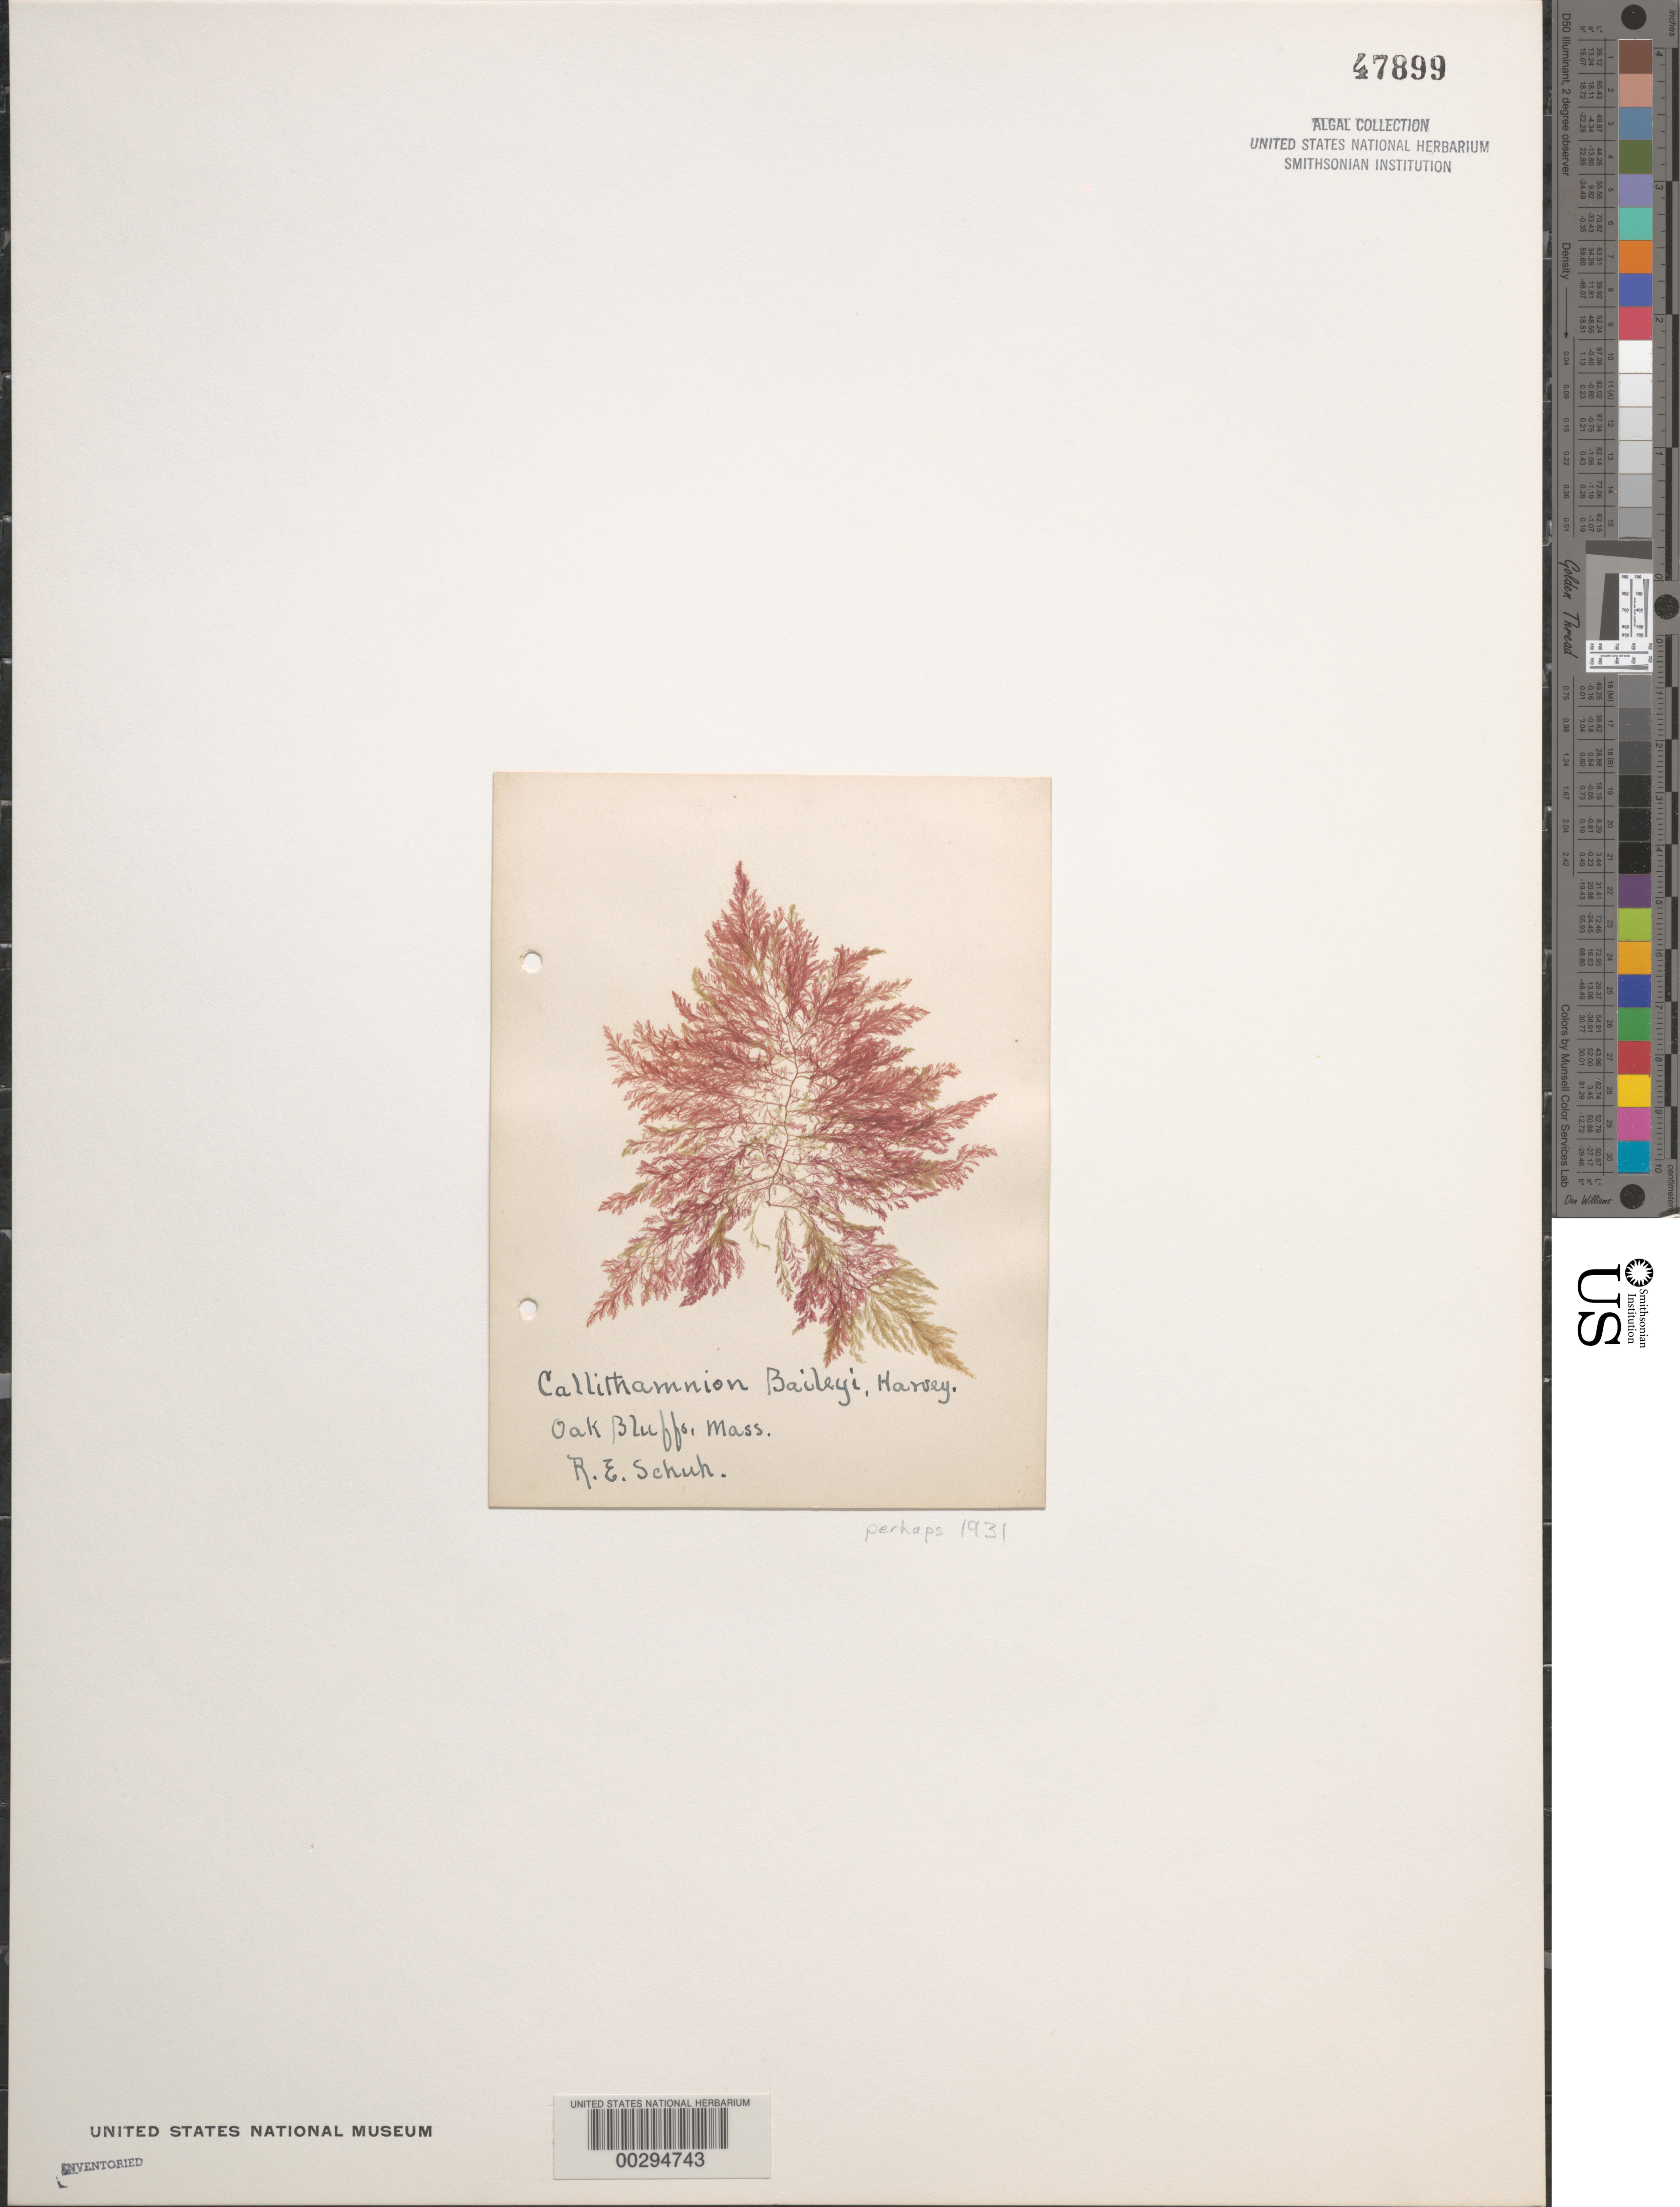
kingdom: Plantae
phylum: Rhodophyta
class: Florideophyceae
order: Ceramiales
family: Callithamniaceae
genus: Callithamnion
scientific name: Callithamnion tetragonum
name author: (With.) S.F. Gray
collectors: R. Schuh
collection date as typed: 1931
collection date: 1931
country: United States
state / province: Massachusetts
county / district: Dukes County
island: Martha's Vineyard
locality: Oak Bluffs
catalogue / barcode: US 47899